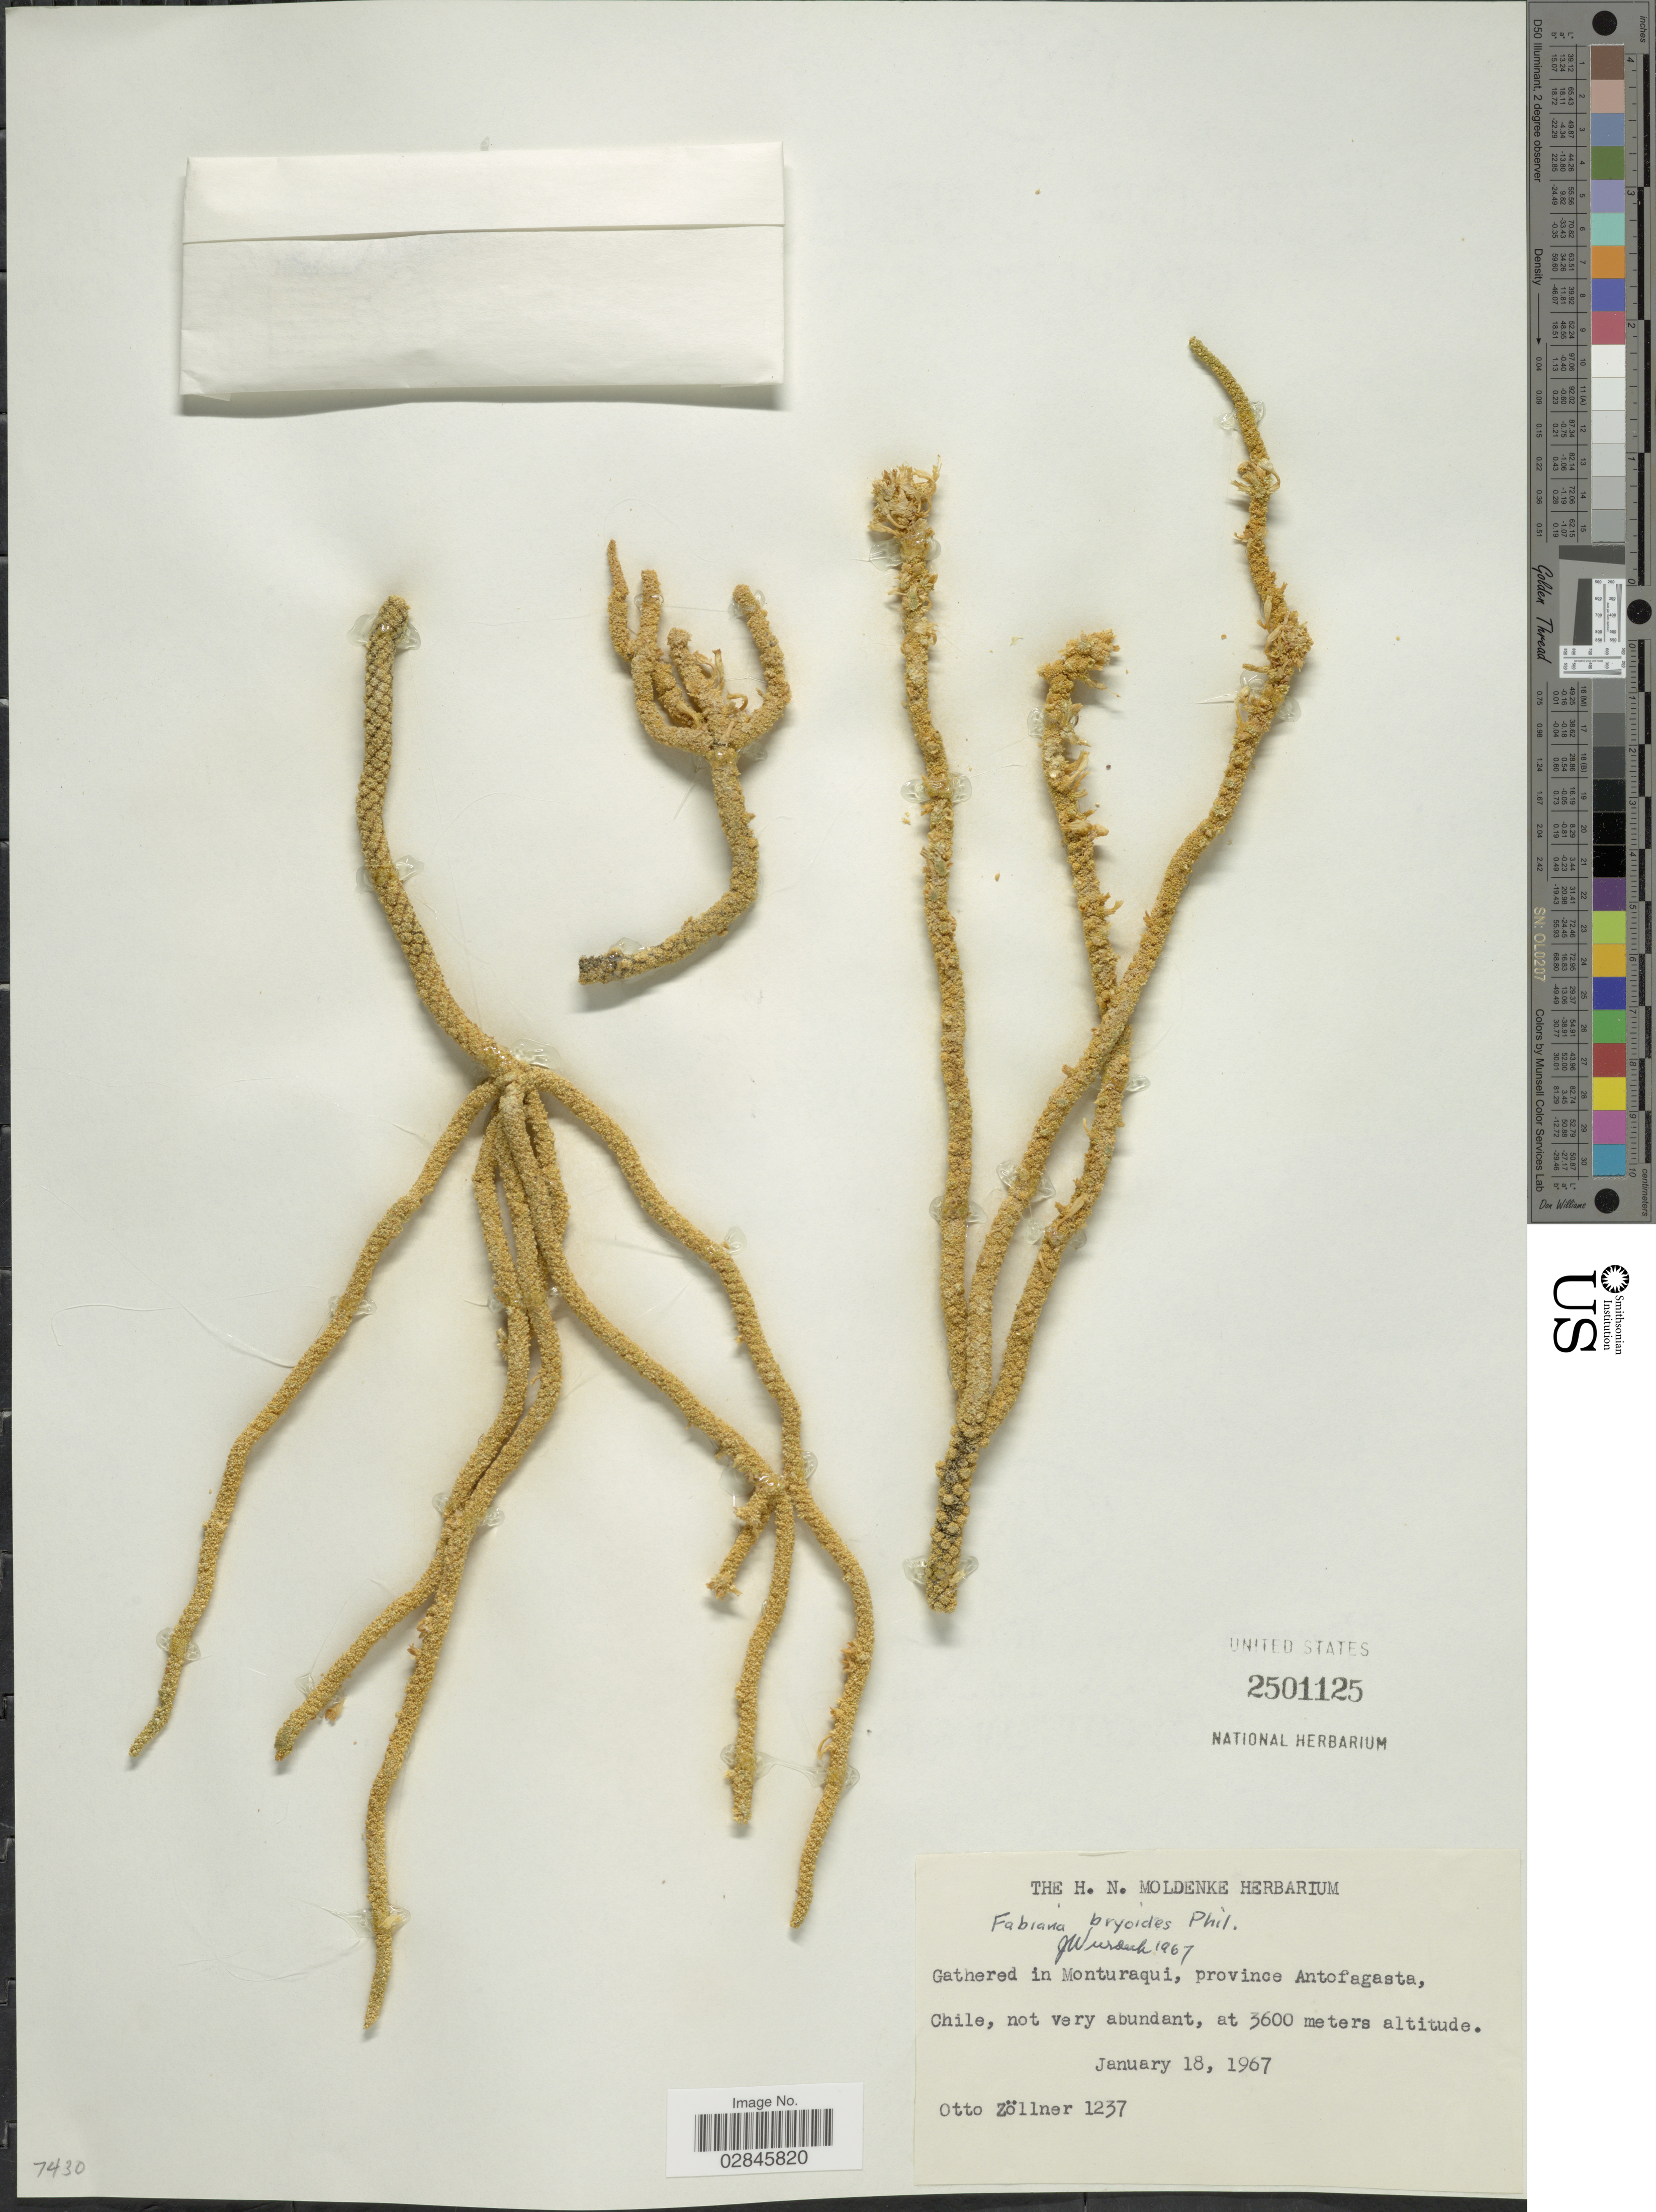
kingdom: Plantae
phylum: Tracheophyta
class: Magnoliopsida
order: Solanales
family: Solanaceae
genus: Fabiana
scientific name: Fabiana bryoides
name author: Phil.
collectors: O. Zöllner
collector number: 1237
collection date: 1967-01-18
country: Chile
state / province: Antofagasta (II)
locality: Monturaqui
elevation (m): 3600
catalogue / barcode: US 2501125